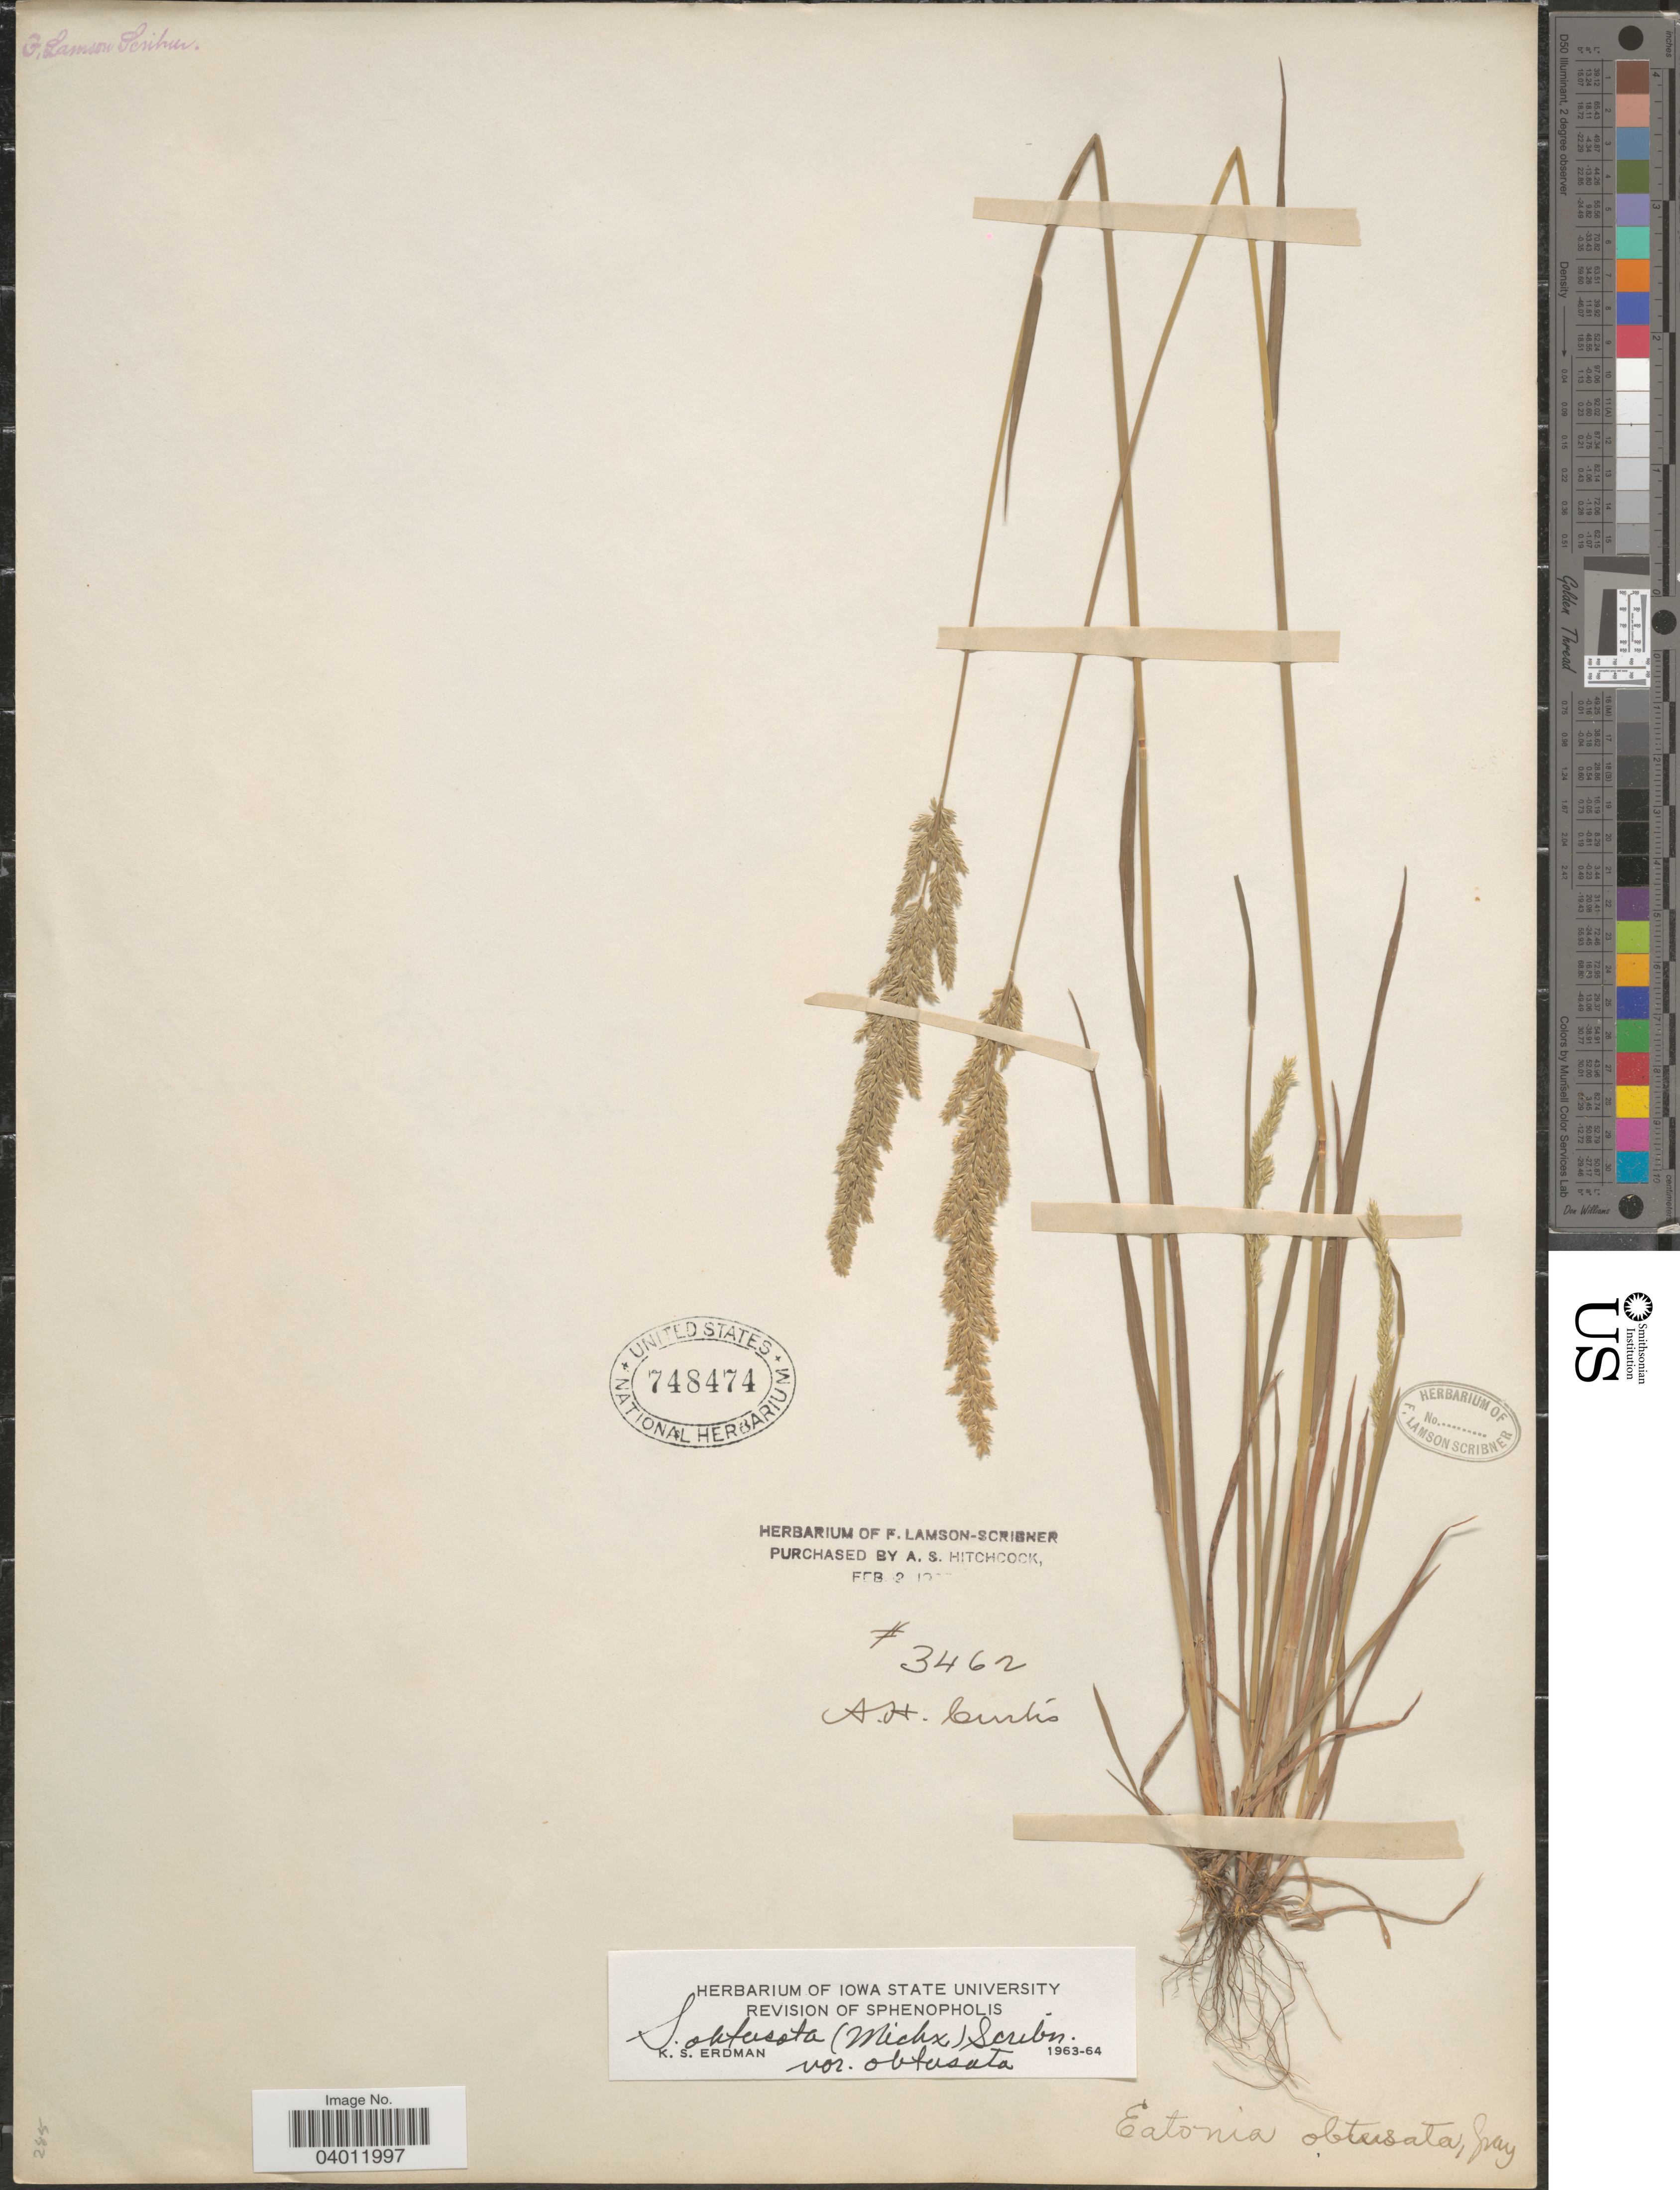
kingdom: Plantae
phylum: Tracheophyta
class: Liliopsida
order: Poales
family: Poaceae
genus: Sphenopholis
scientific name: Sphenopholis obtusata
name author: (Michx.) Scribn.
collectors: A. Curtis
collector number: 3462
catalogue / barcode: US 748474